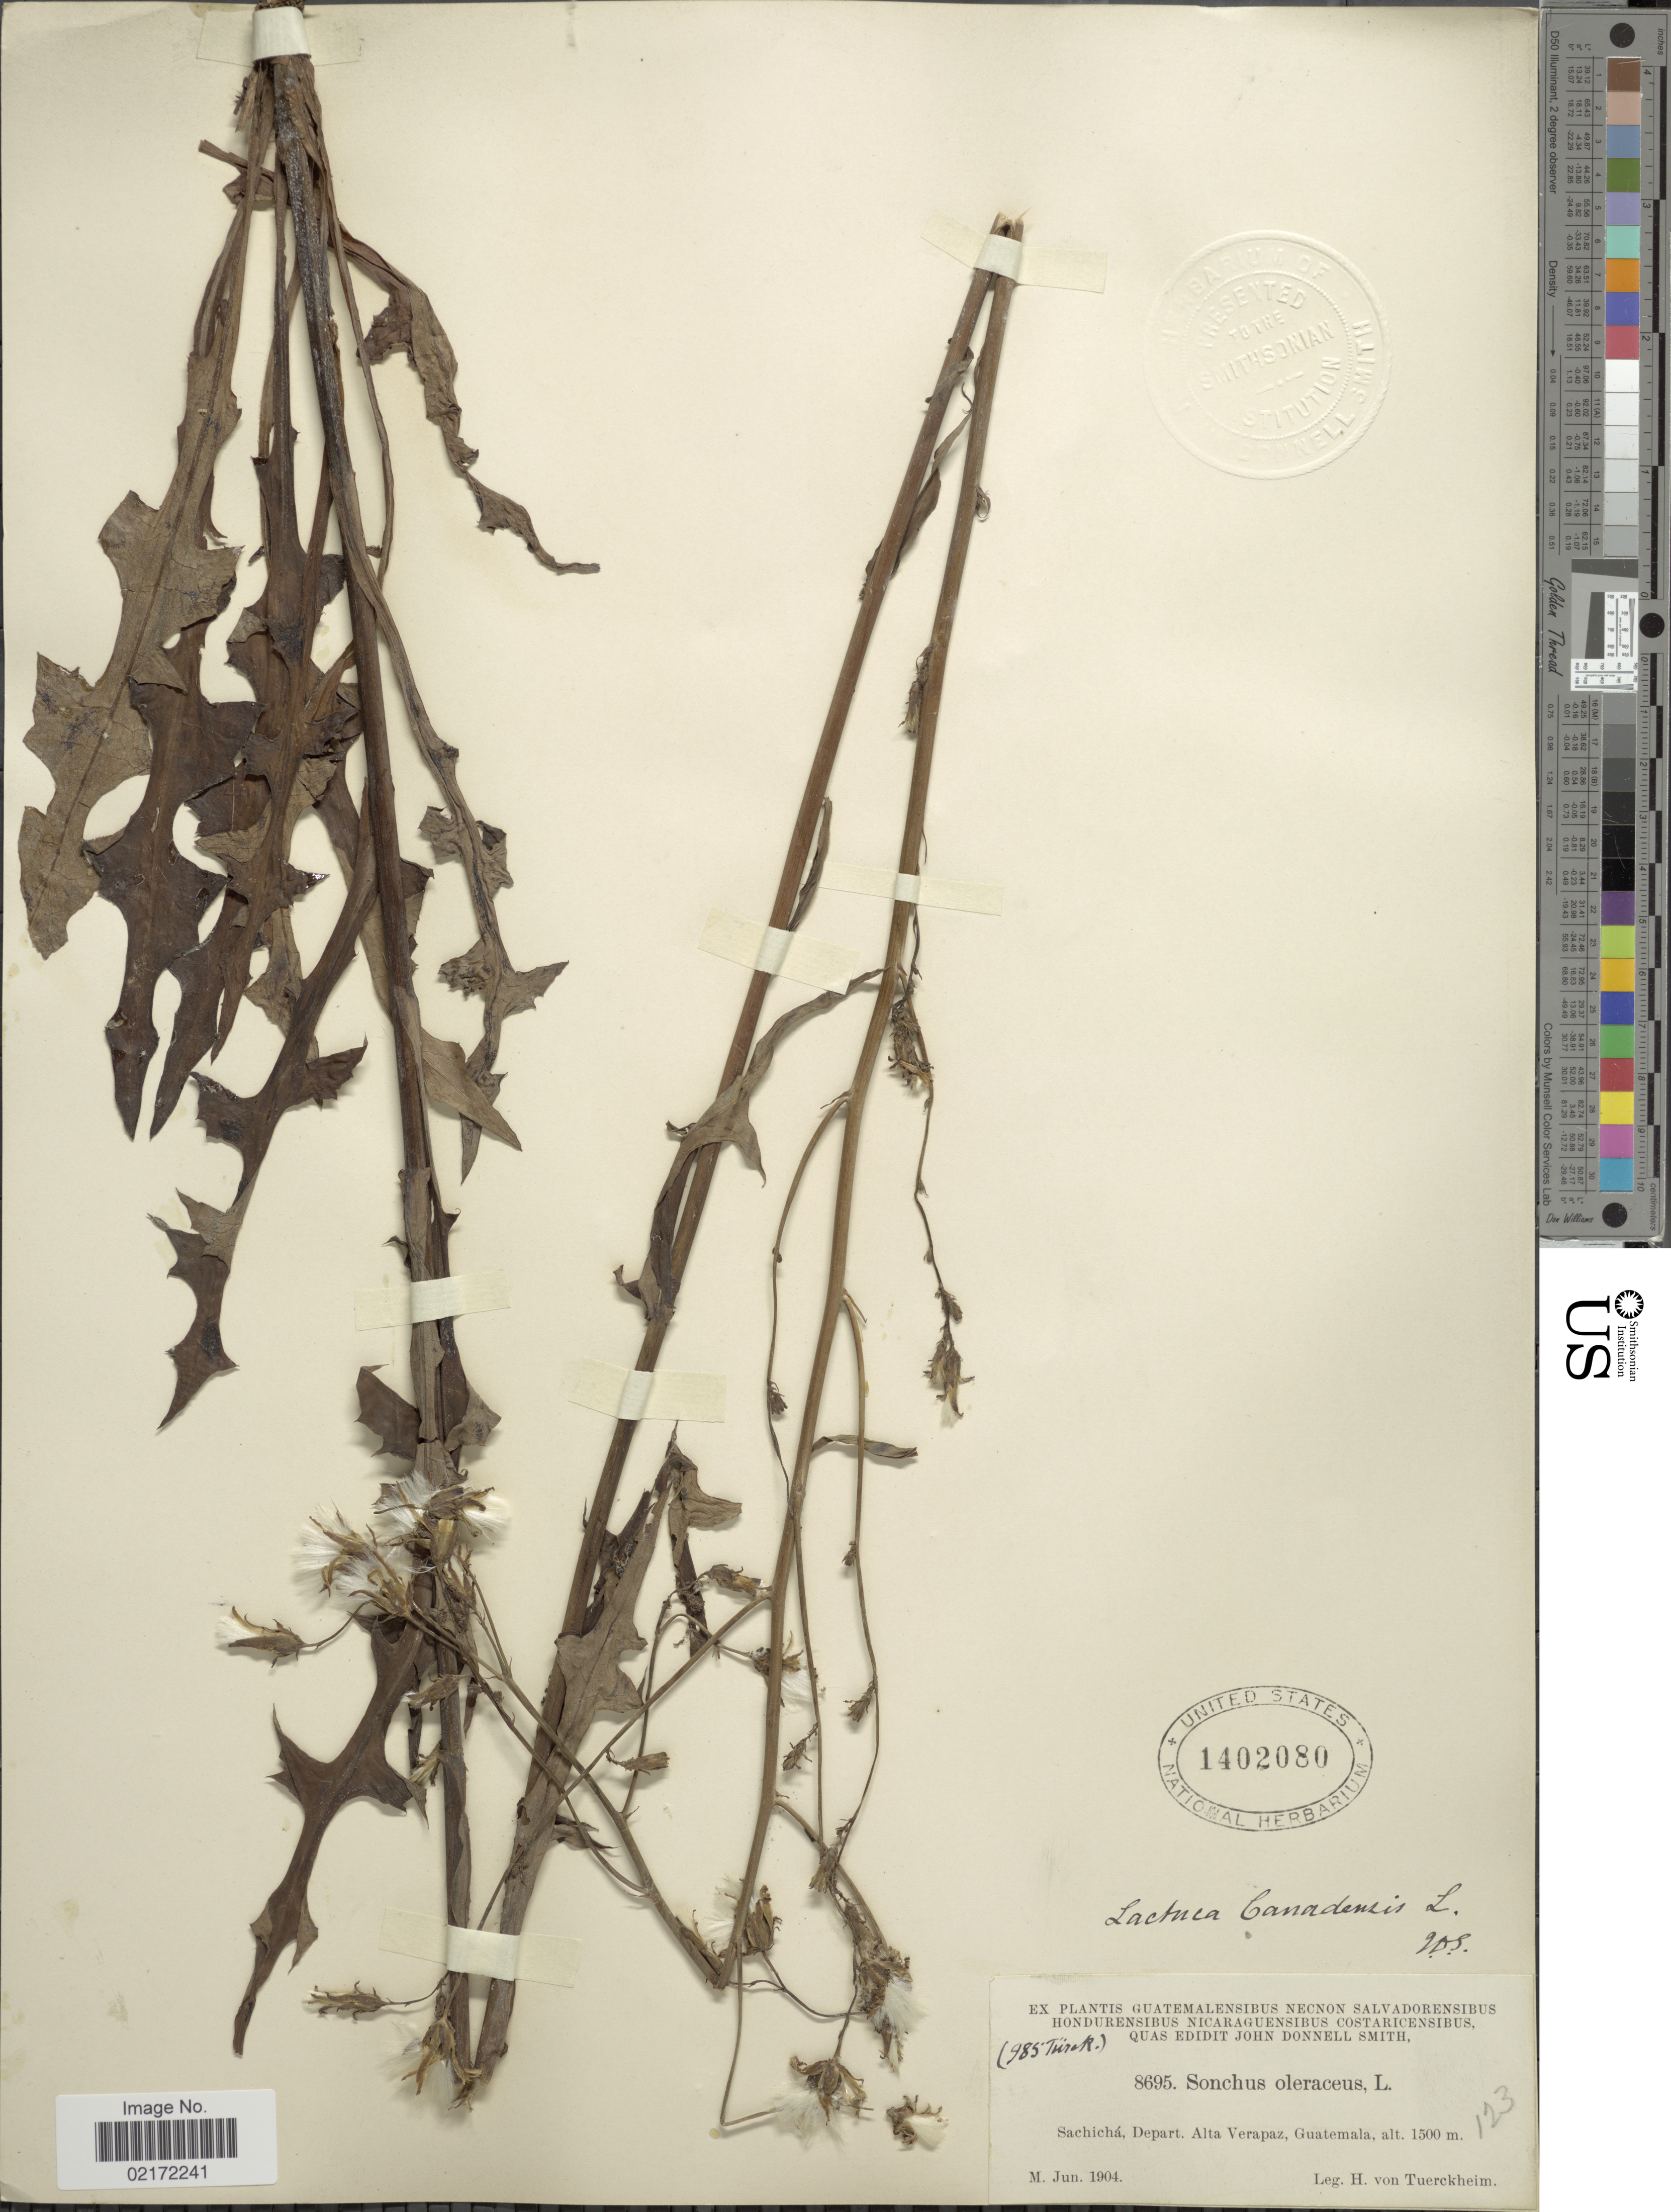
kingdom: Plantae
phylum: Tracheophyta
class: Magnoliopsida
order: Asterales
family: Asteraceae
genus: Sonchus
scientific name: Sonchus oleraceus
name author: L.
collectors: H. von Tuerckheim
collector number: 8695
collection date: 1904-06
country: Guatemala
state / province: Alta Verapaz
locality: Sachichá, Depart. Alta Verapaz, Guatemala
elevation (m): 1500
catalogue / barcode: US 1402080